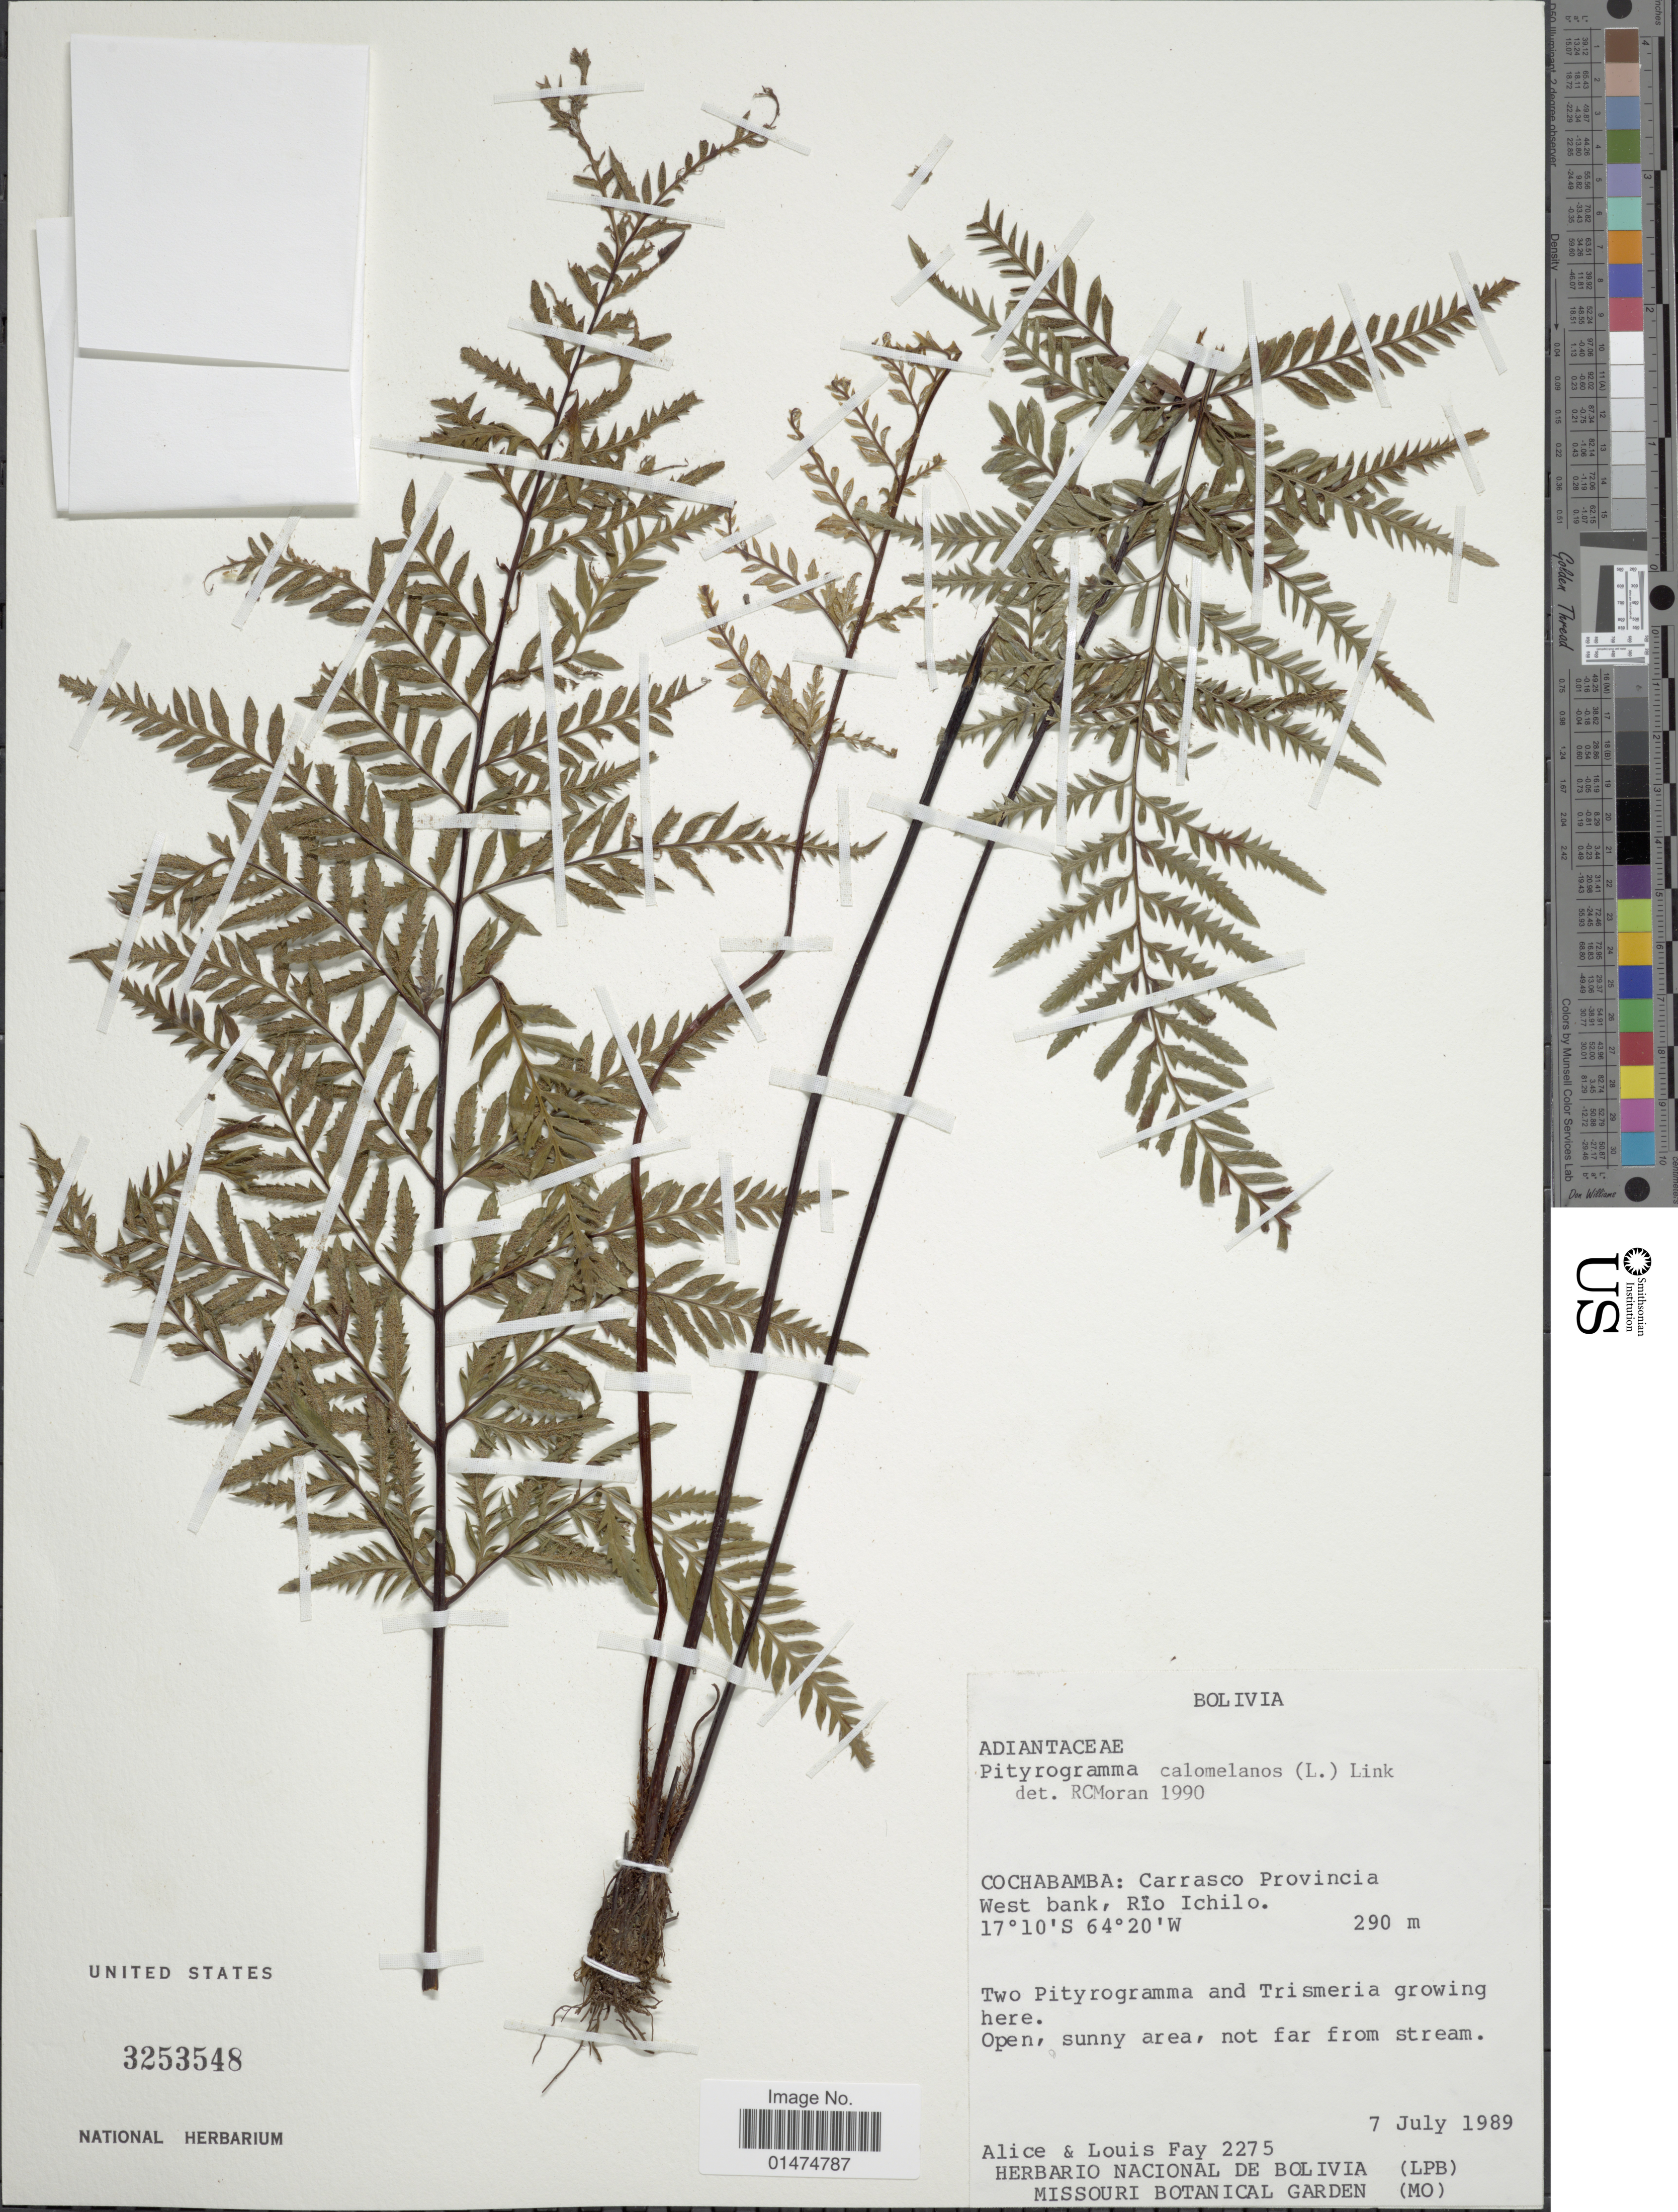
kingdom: Plantae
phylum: Tracheophyta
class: Polypodiopsida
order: Polypodiales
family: Pteridaceae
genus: Pityrogramma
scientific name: Pityrogramma calomelanos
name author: (L.) Link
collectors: A. Fay & L. Fay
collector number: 2275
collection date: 1989-07-07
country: Bolivia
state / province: Cochabamba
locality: Carrasco Provincia West bank, Rio Ichilo.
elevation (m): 290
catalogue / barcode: US 3253548